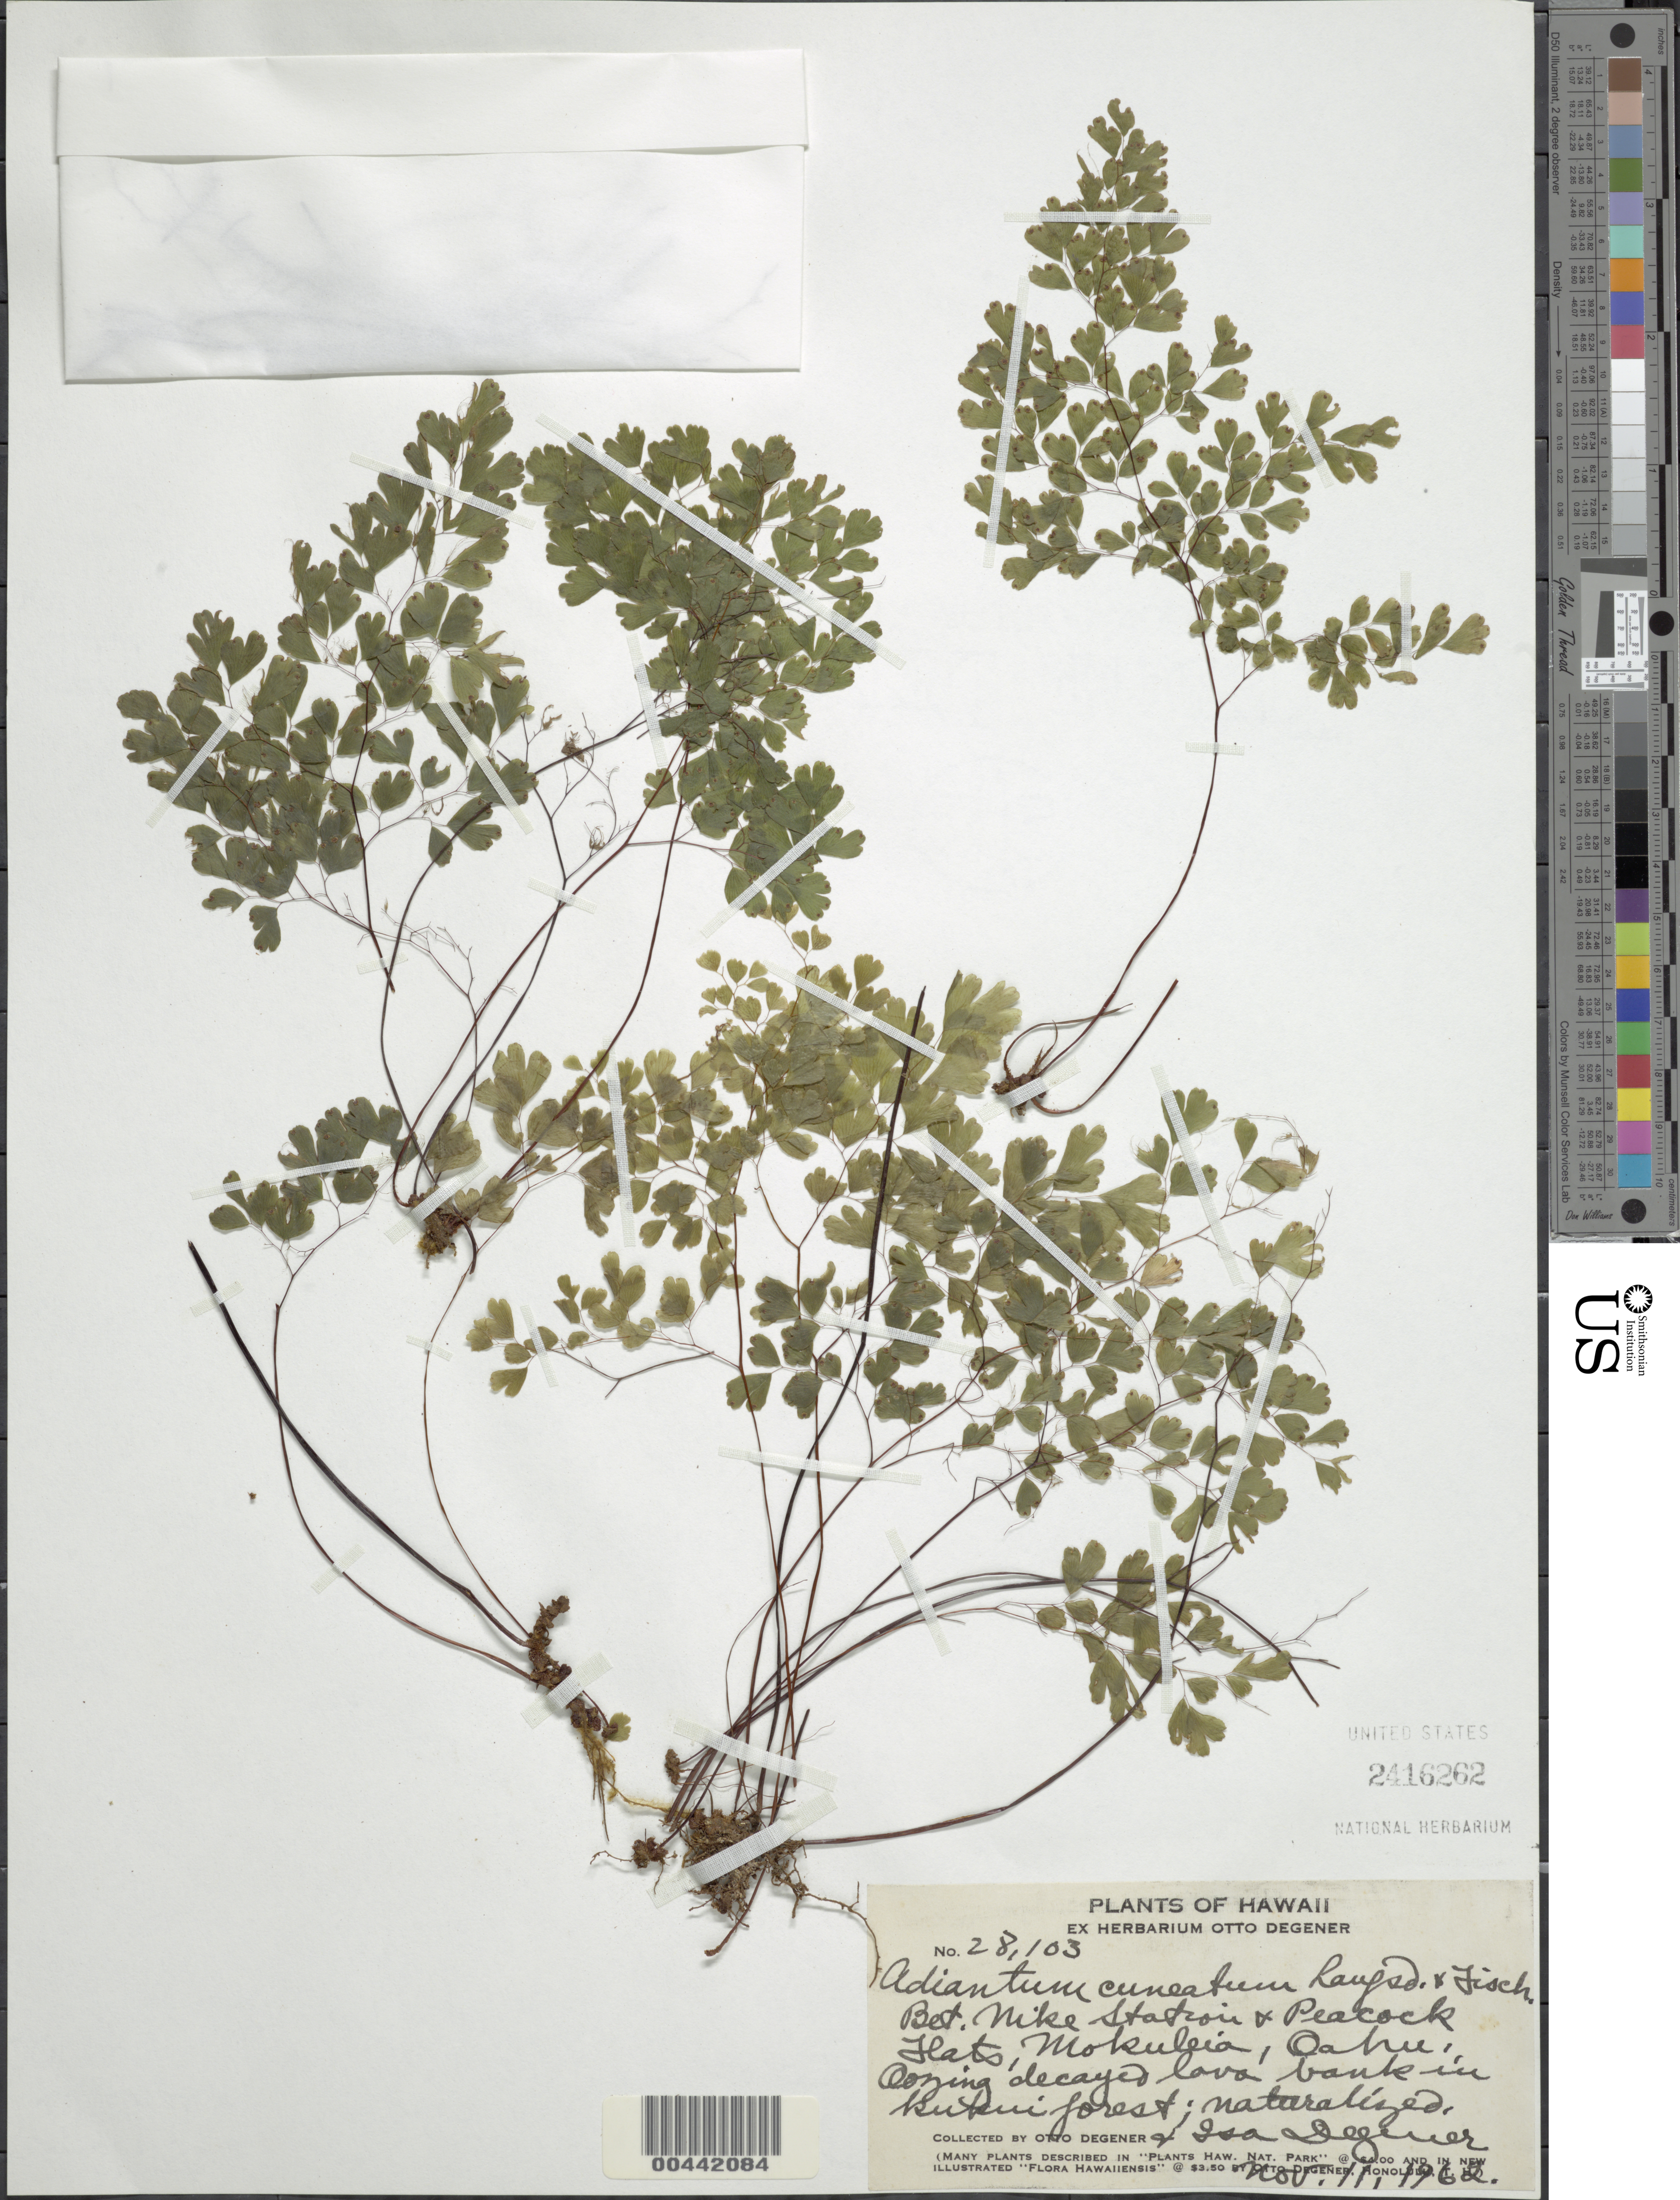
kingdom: Plantae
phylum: Tracheophyta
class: Polypodiopsida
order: Polypodiales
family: Pteridaceae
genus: Adiantum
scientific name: Adiantum raddianum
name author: C. Presl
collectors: O. Degener & I. Degener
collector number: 28103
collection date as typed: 11 Nov 1962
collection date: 1962-11-11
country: United States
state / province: Hawaii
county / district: Honolulu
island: Oahu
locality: Bet. Nike Station and Peacock Flats, Mokuleia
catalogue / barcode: US 2416262